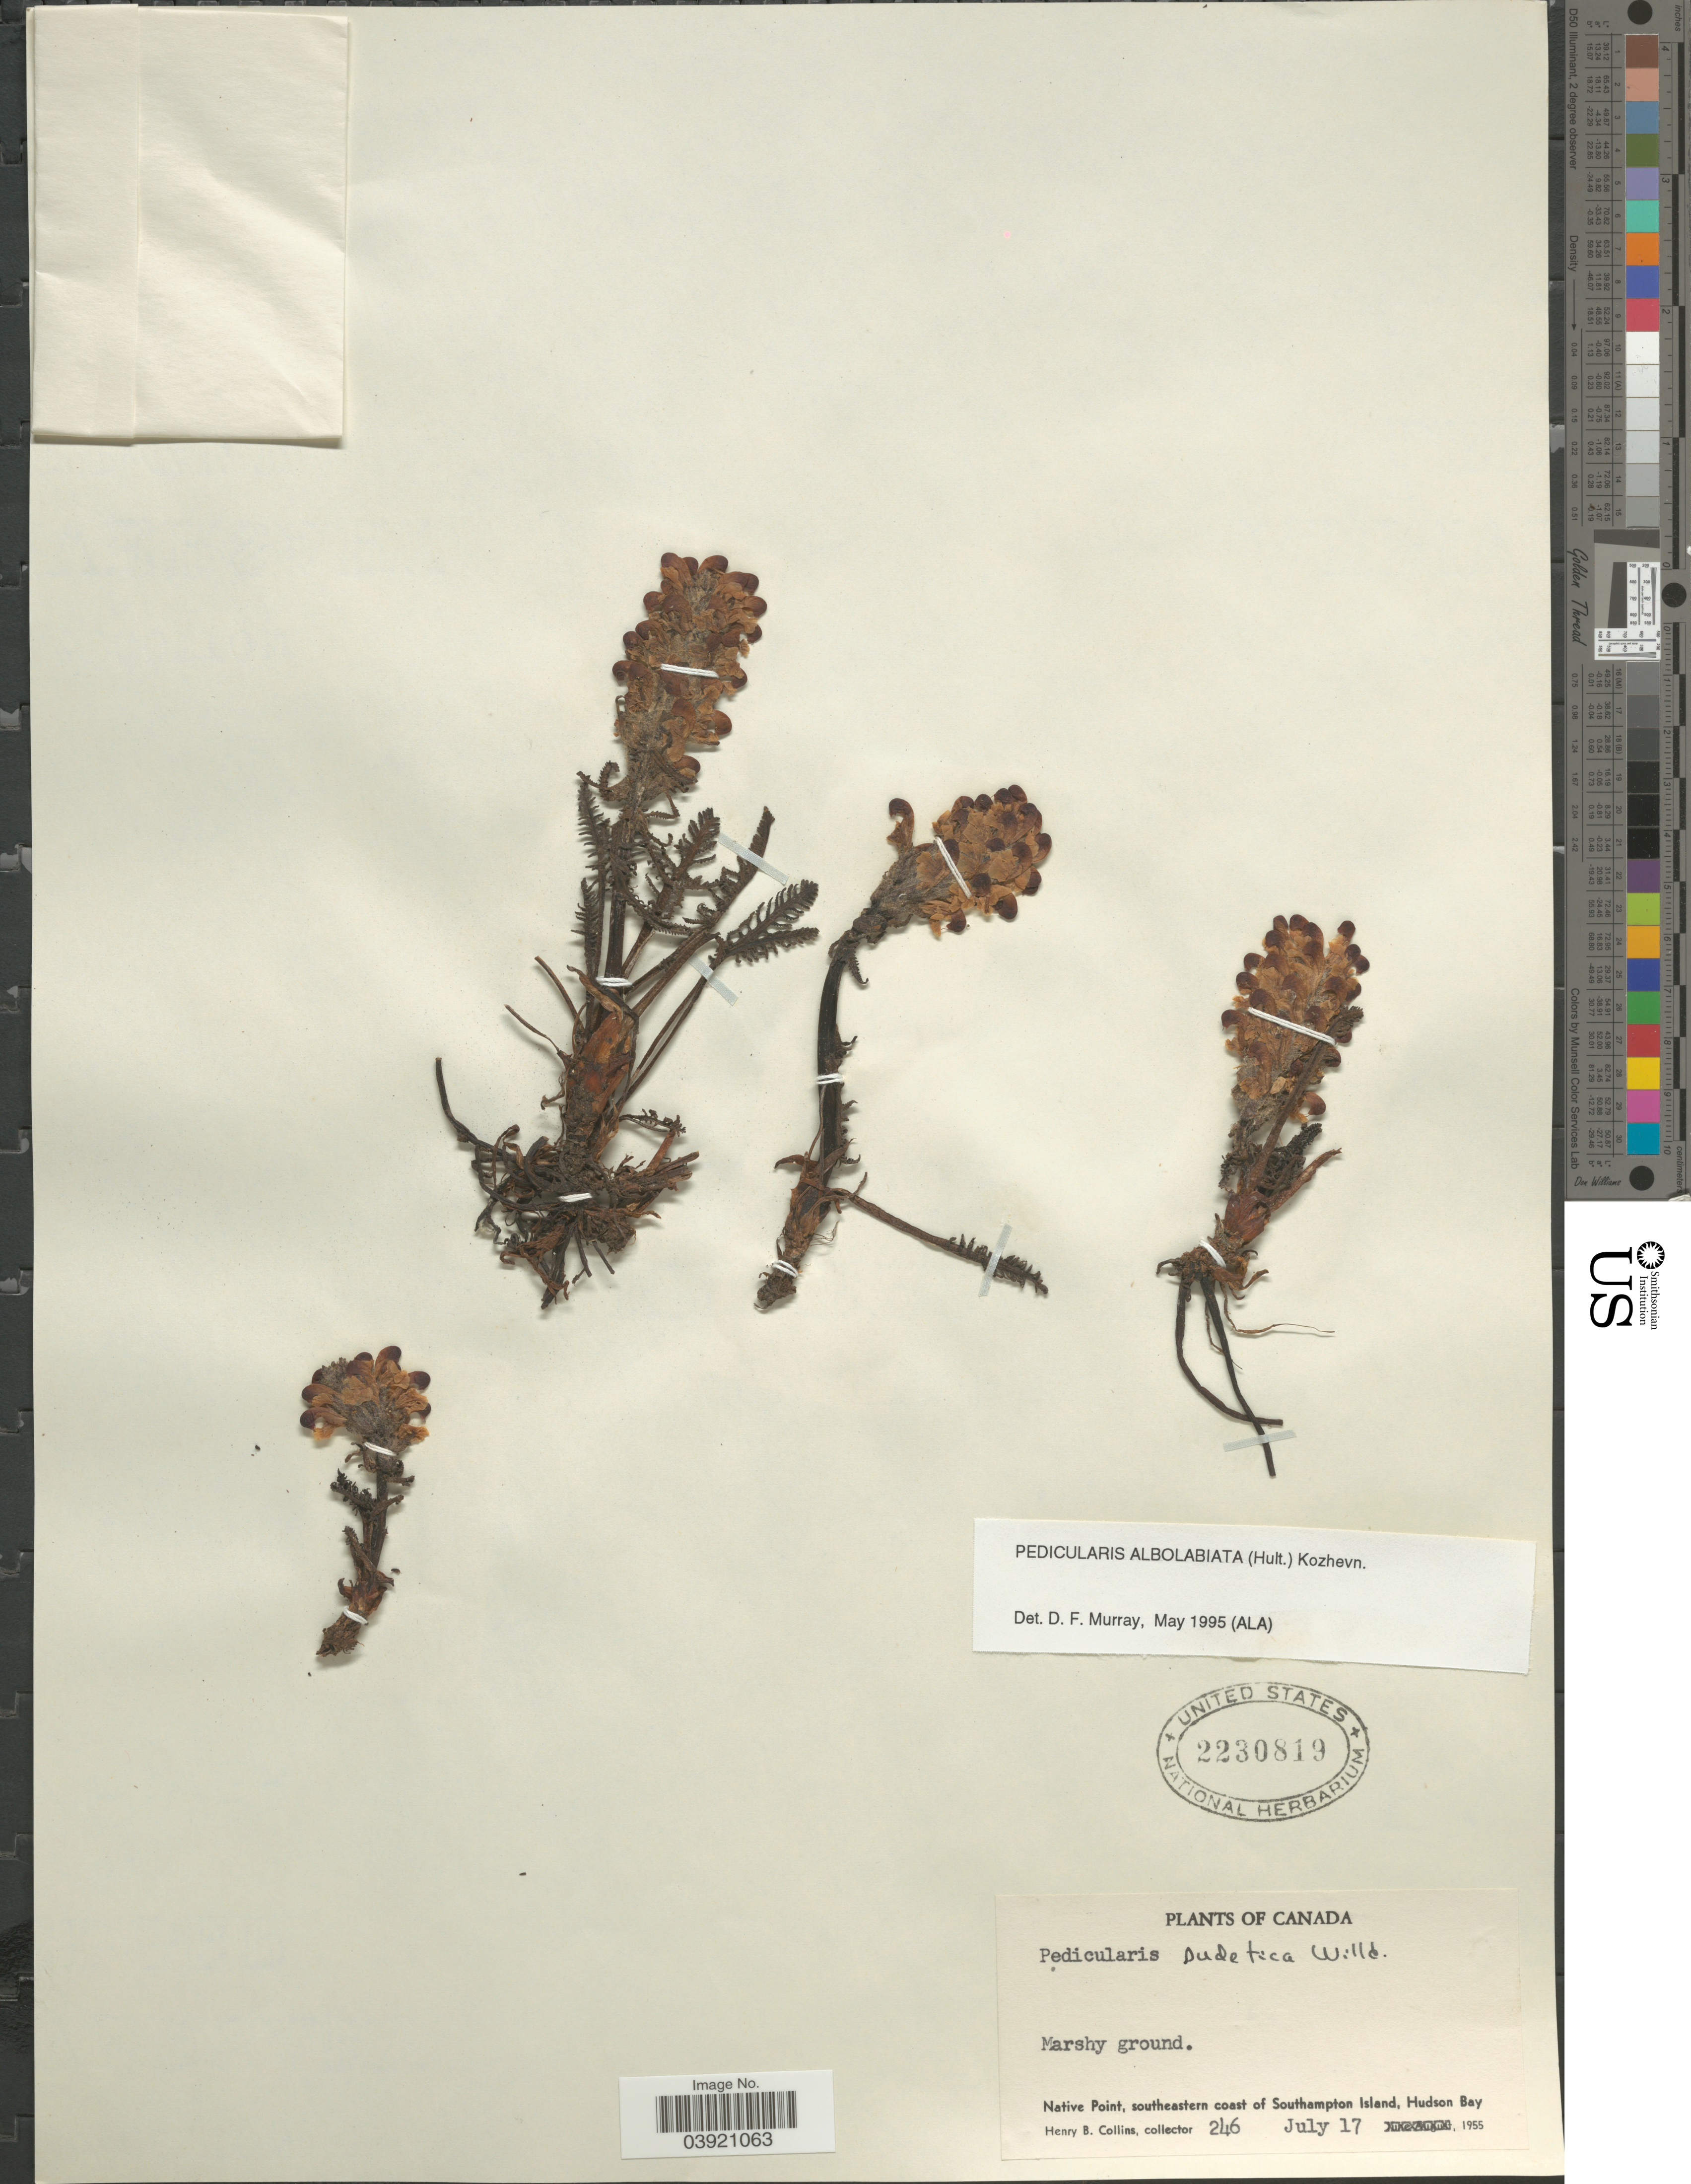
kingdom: Plantae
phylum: Tracheophyta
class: Magnoliopsida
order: Lamiales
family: Orobanchaceae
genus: Pedicularis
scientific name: Pedicularis albolabiata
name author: (Hultén) Kozhevn.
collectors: H. Collins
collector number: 246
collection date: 1955-07-17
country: Canada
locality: Native Point, southeastern coast of Southampton Island, Hudson Bay.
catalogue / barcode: US 2230819